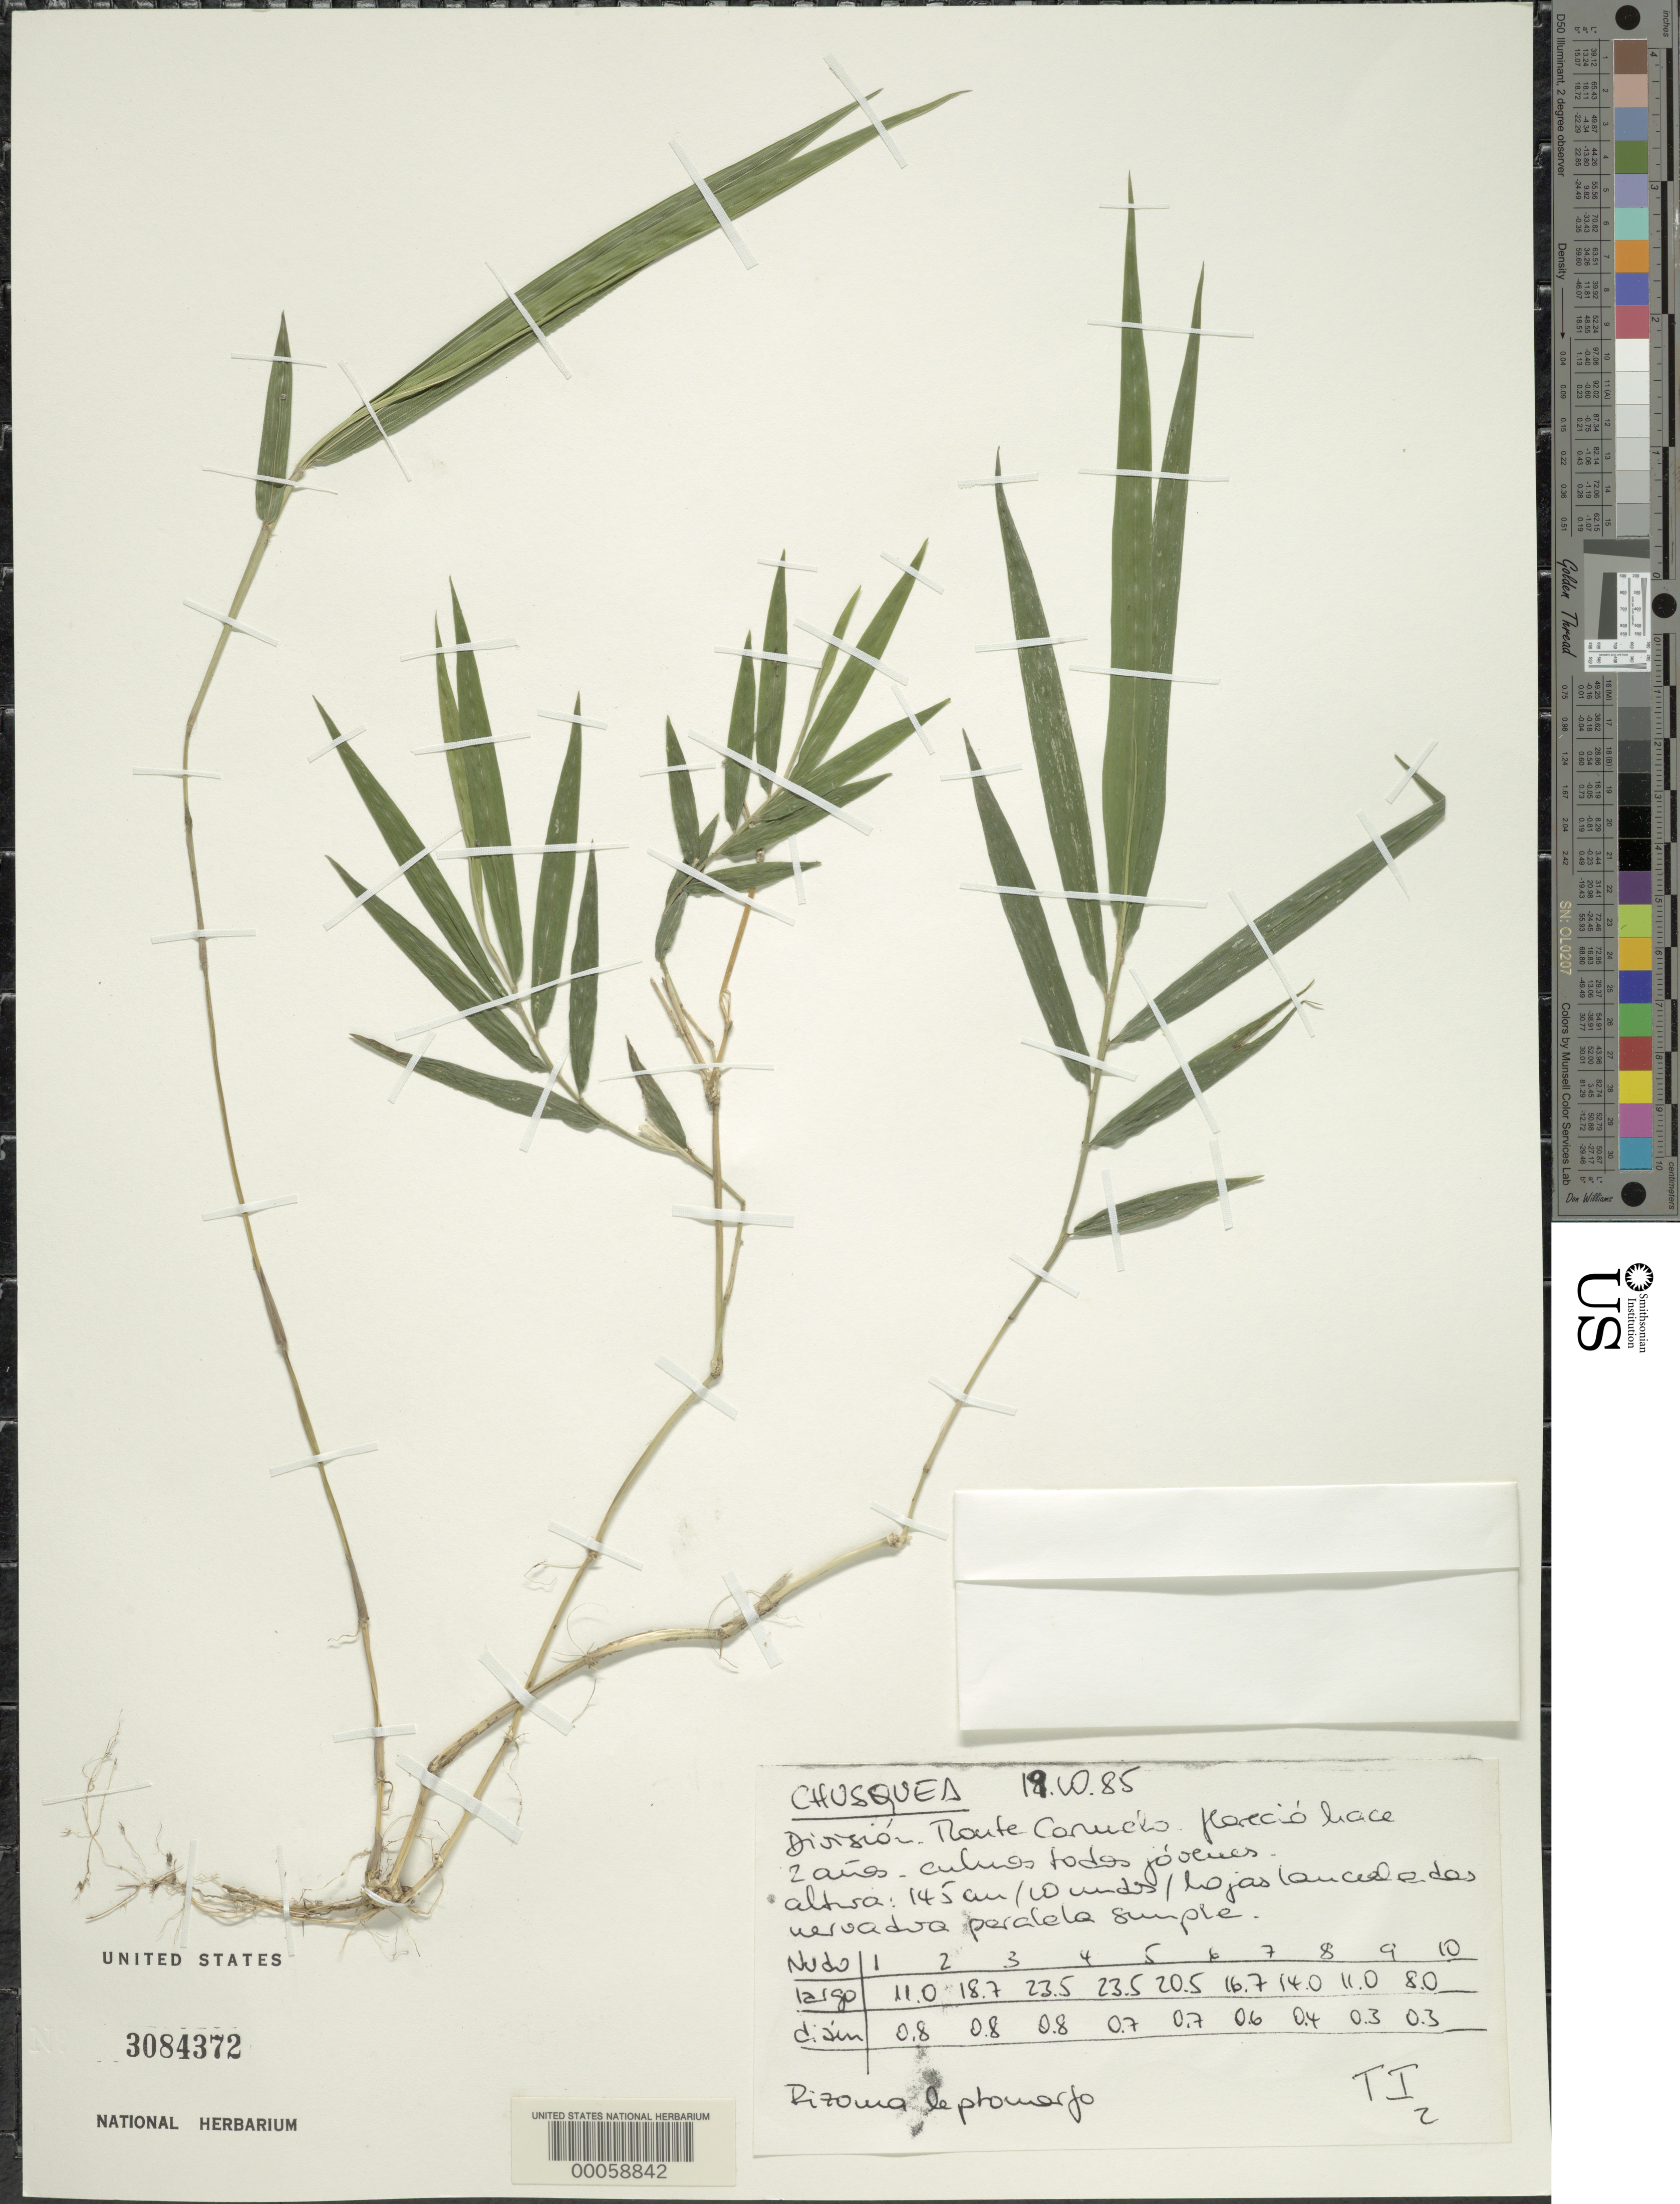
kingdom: Plantae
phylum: Tracheophyta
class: Liliopsida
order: Poales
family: Poaceae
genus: Chusquea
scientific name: Chusquea sp.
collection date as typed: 19 Oct 1985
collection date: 1985-10-19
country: Germany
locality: Gorgenthal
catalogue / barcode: US 3084372